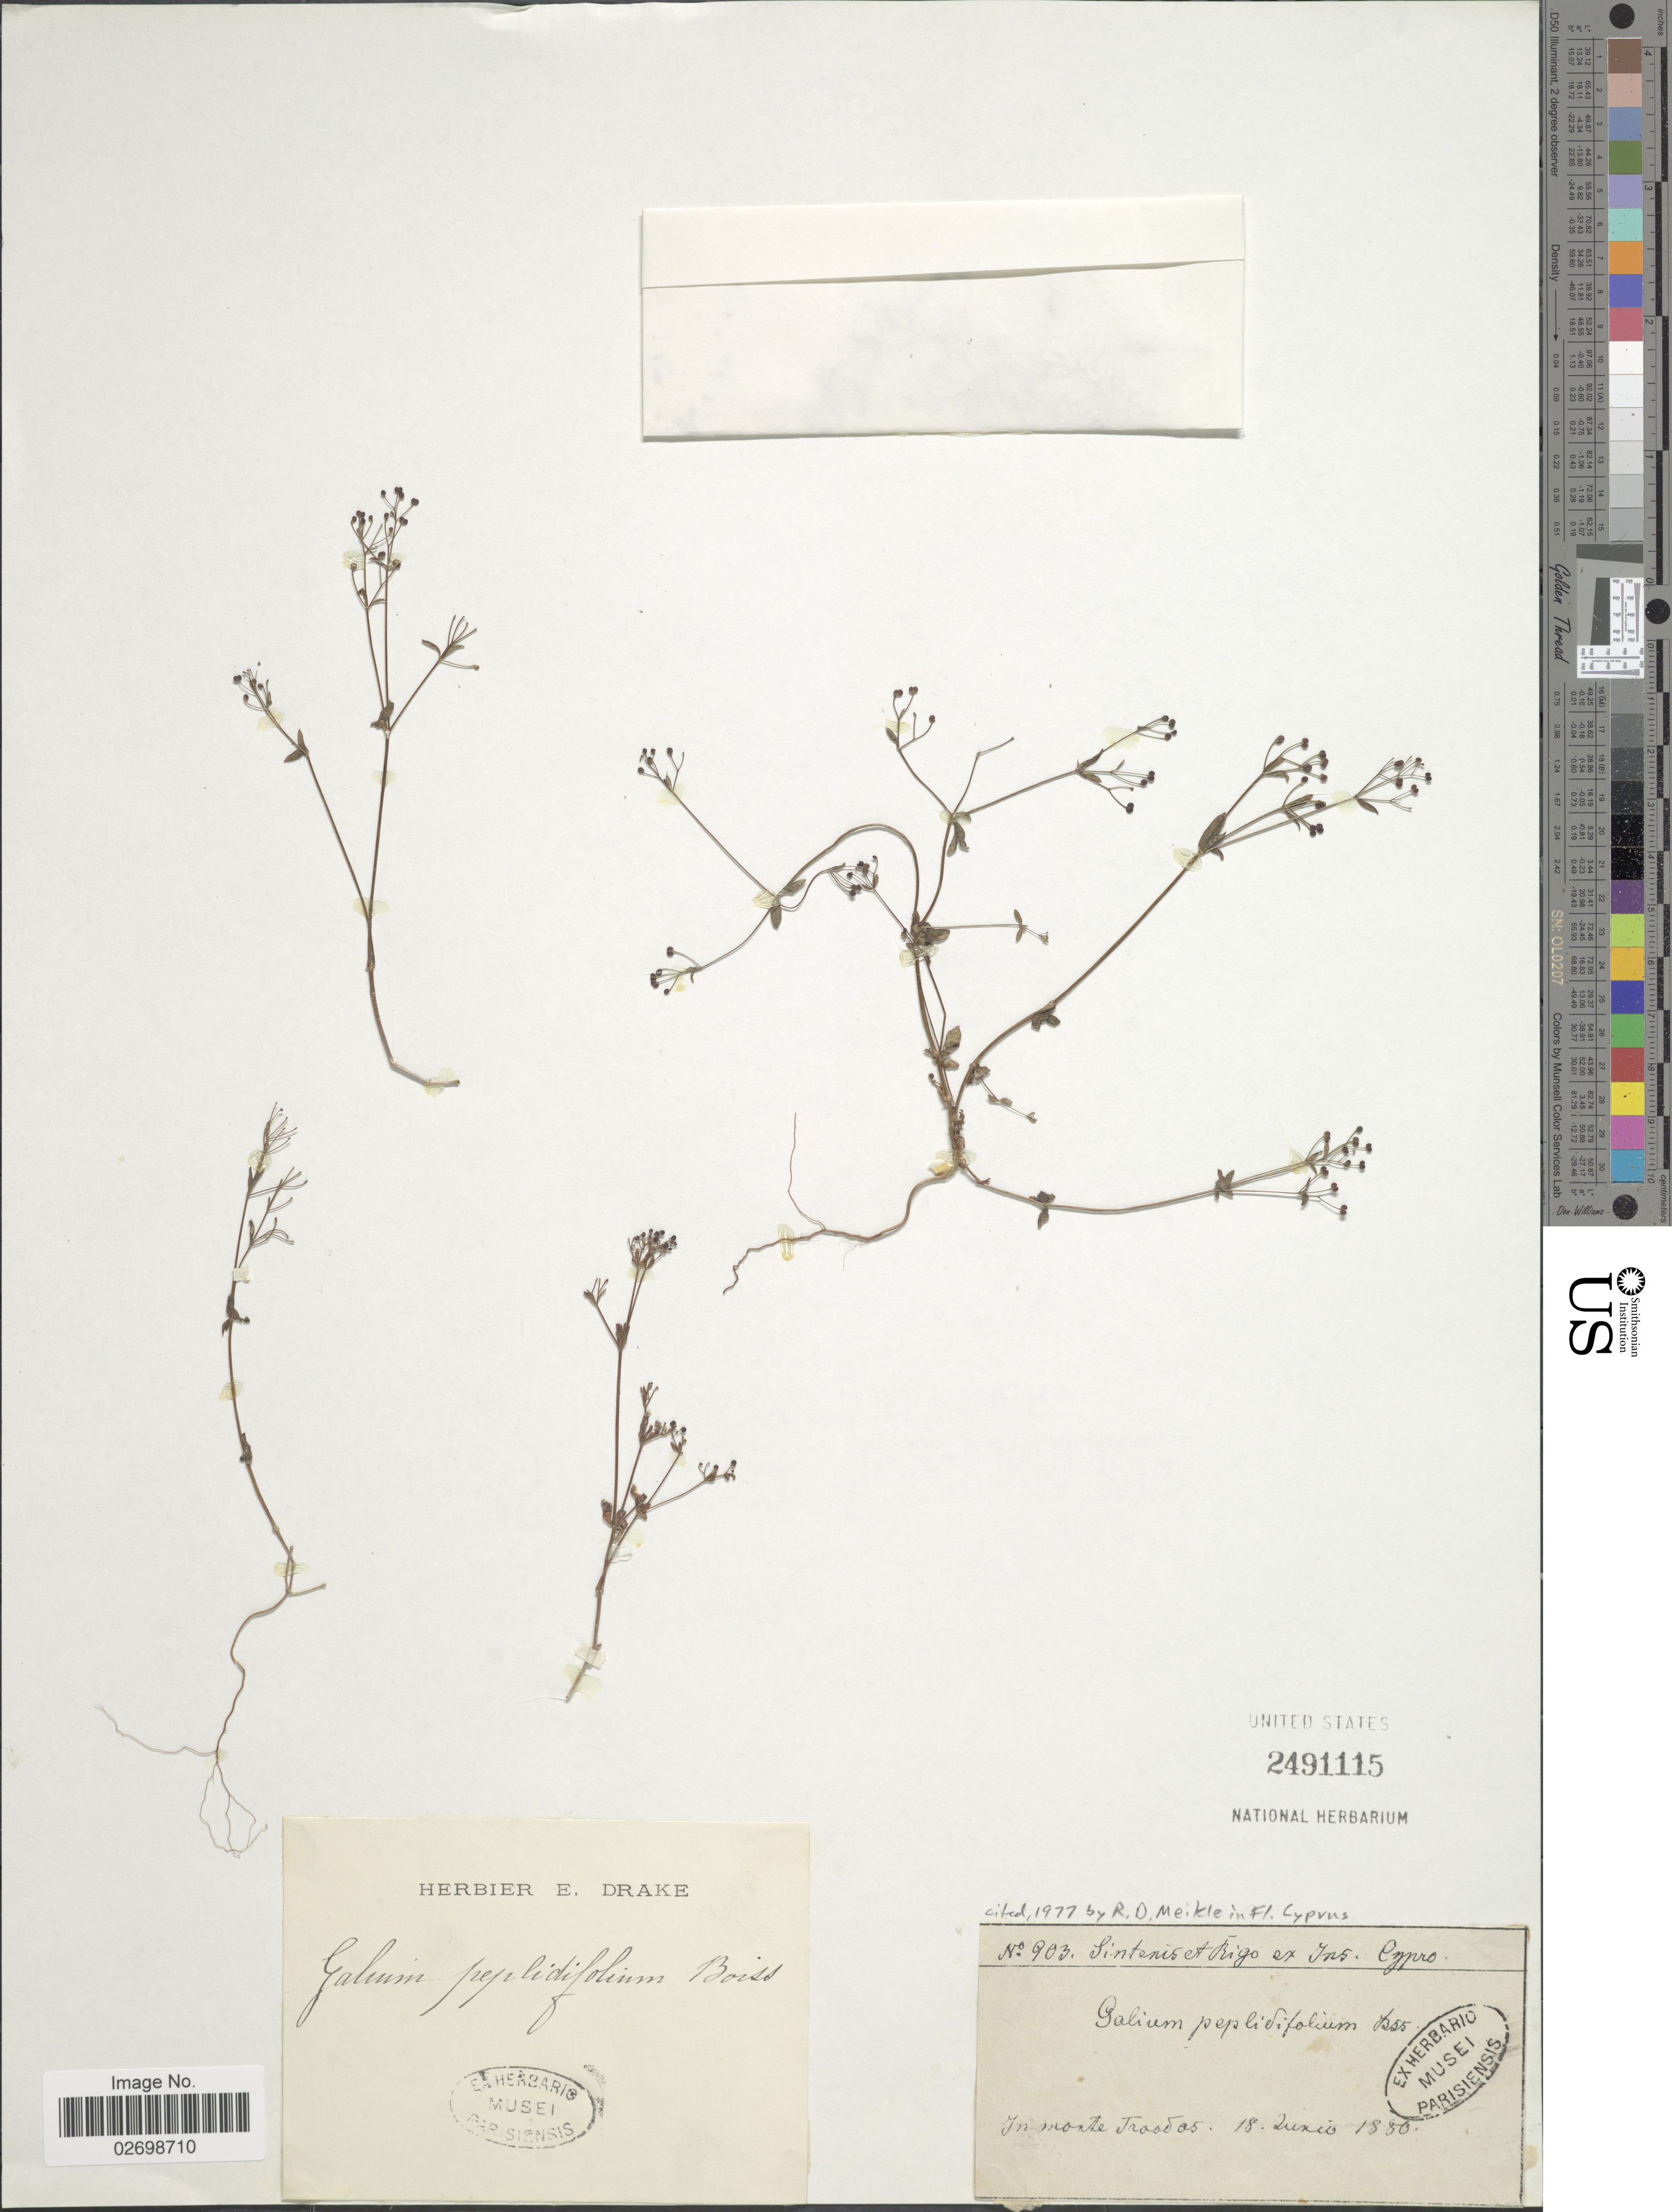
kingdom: Plantae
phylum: Tracheophyta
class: Magnoliopsida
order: Gentianales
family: Rubiaceae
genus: Galium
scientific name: Galium peplidifolium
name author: Boiss.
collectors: ex herb. E. Drake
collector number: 903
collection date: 1886-06-18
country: Cyprus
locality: monte Troodos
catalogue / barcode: US 2491115